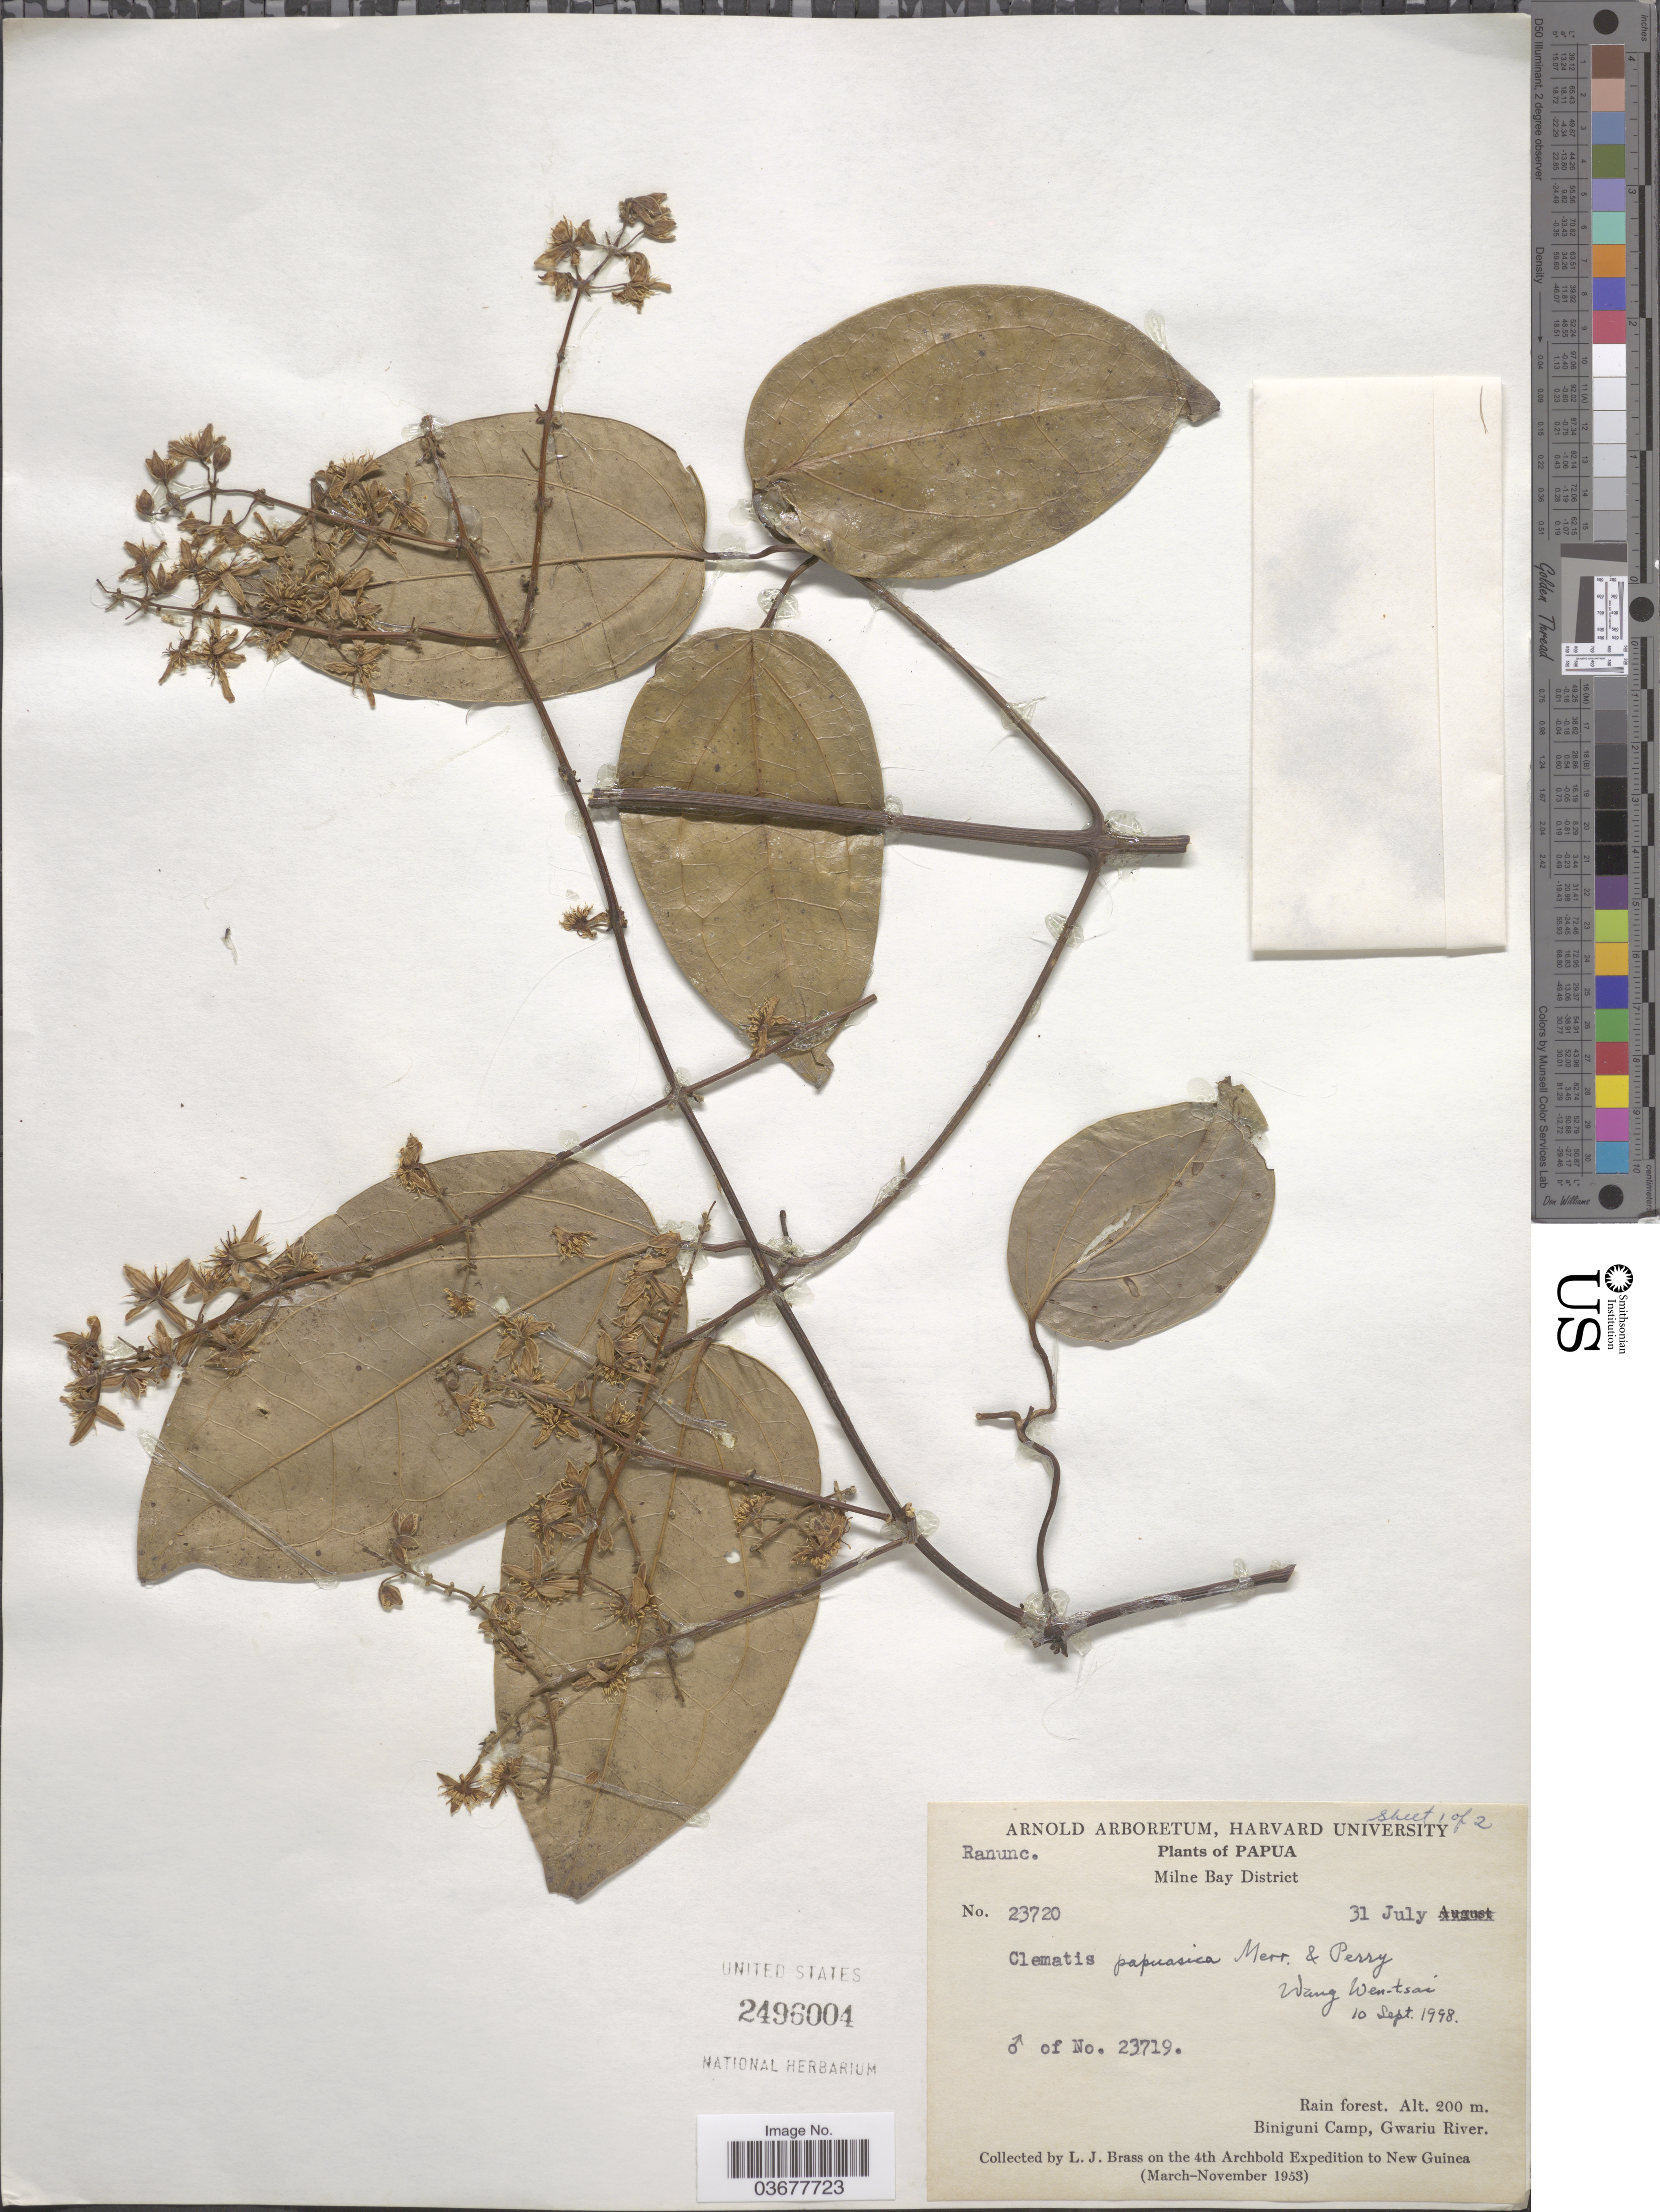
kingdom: Plantae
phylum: Tracheophyta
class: Magnoliopsida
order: Ranunculales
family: Ranunculaceae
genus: Clematis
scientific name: Clematis papuasica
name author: Merr. & L.M. Perry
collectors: L. J. Brass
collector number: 23720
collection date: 1953-07-31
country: Papua New Guinea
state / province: Milne Bay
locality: Papua. Milne Bay District. Biniguni Camp, Gwariu River. New Guinea.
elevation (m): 200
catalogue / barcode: US 2496004